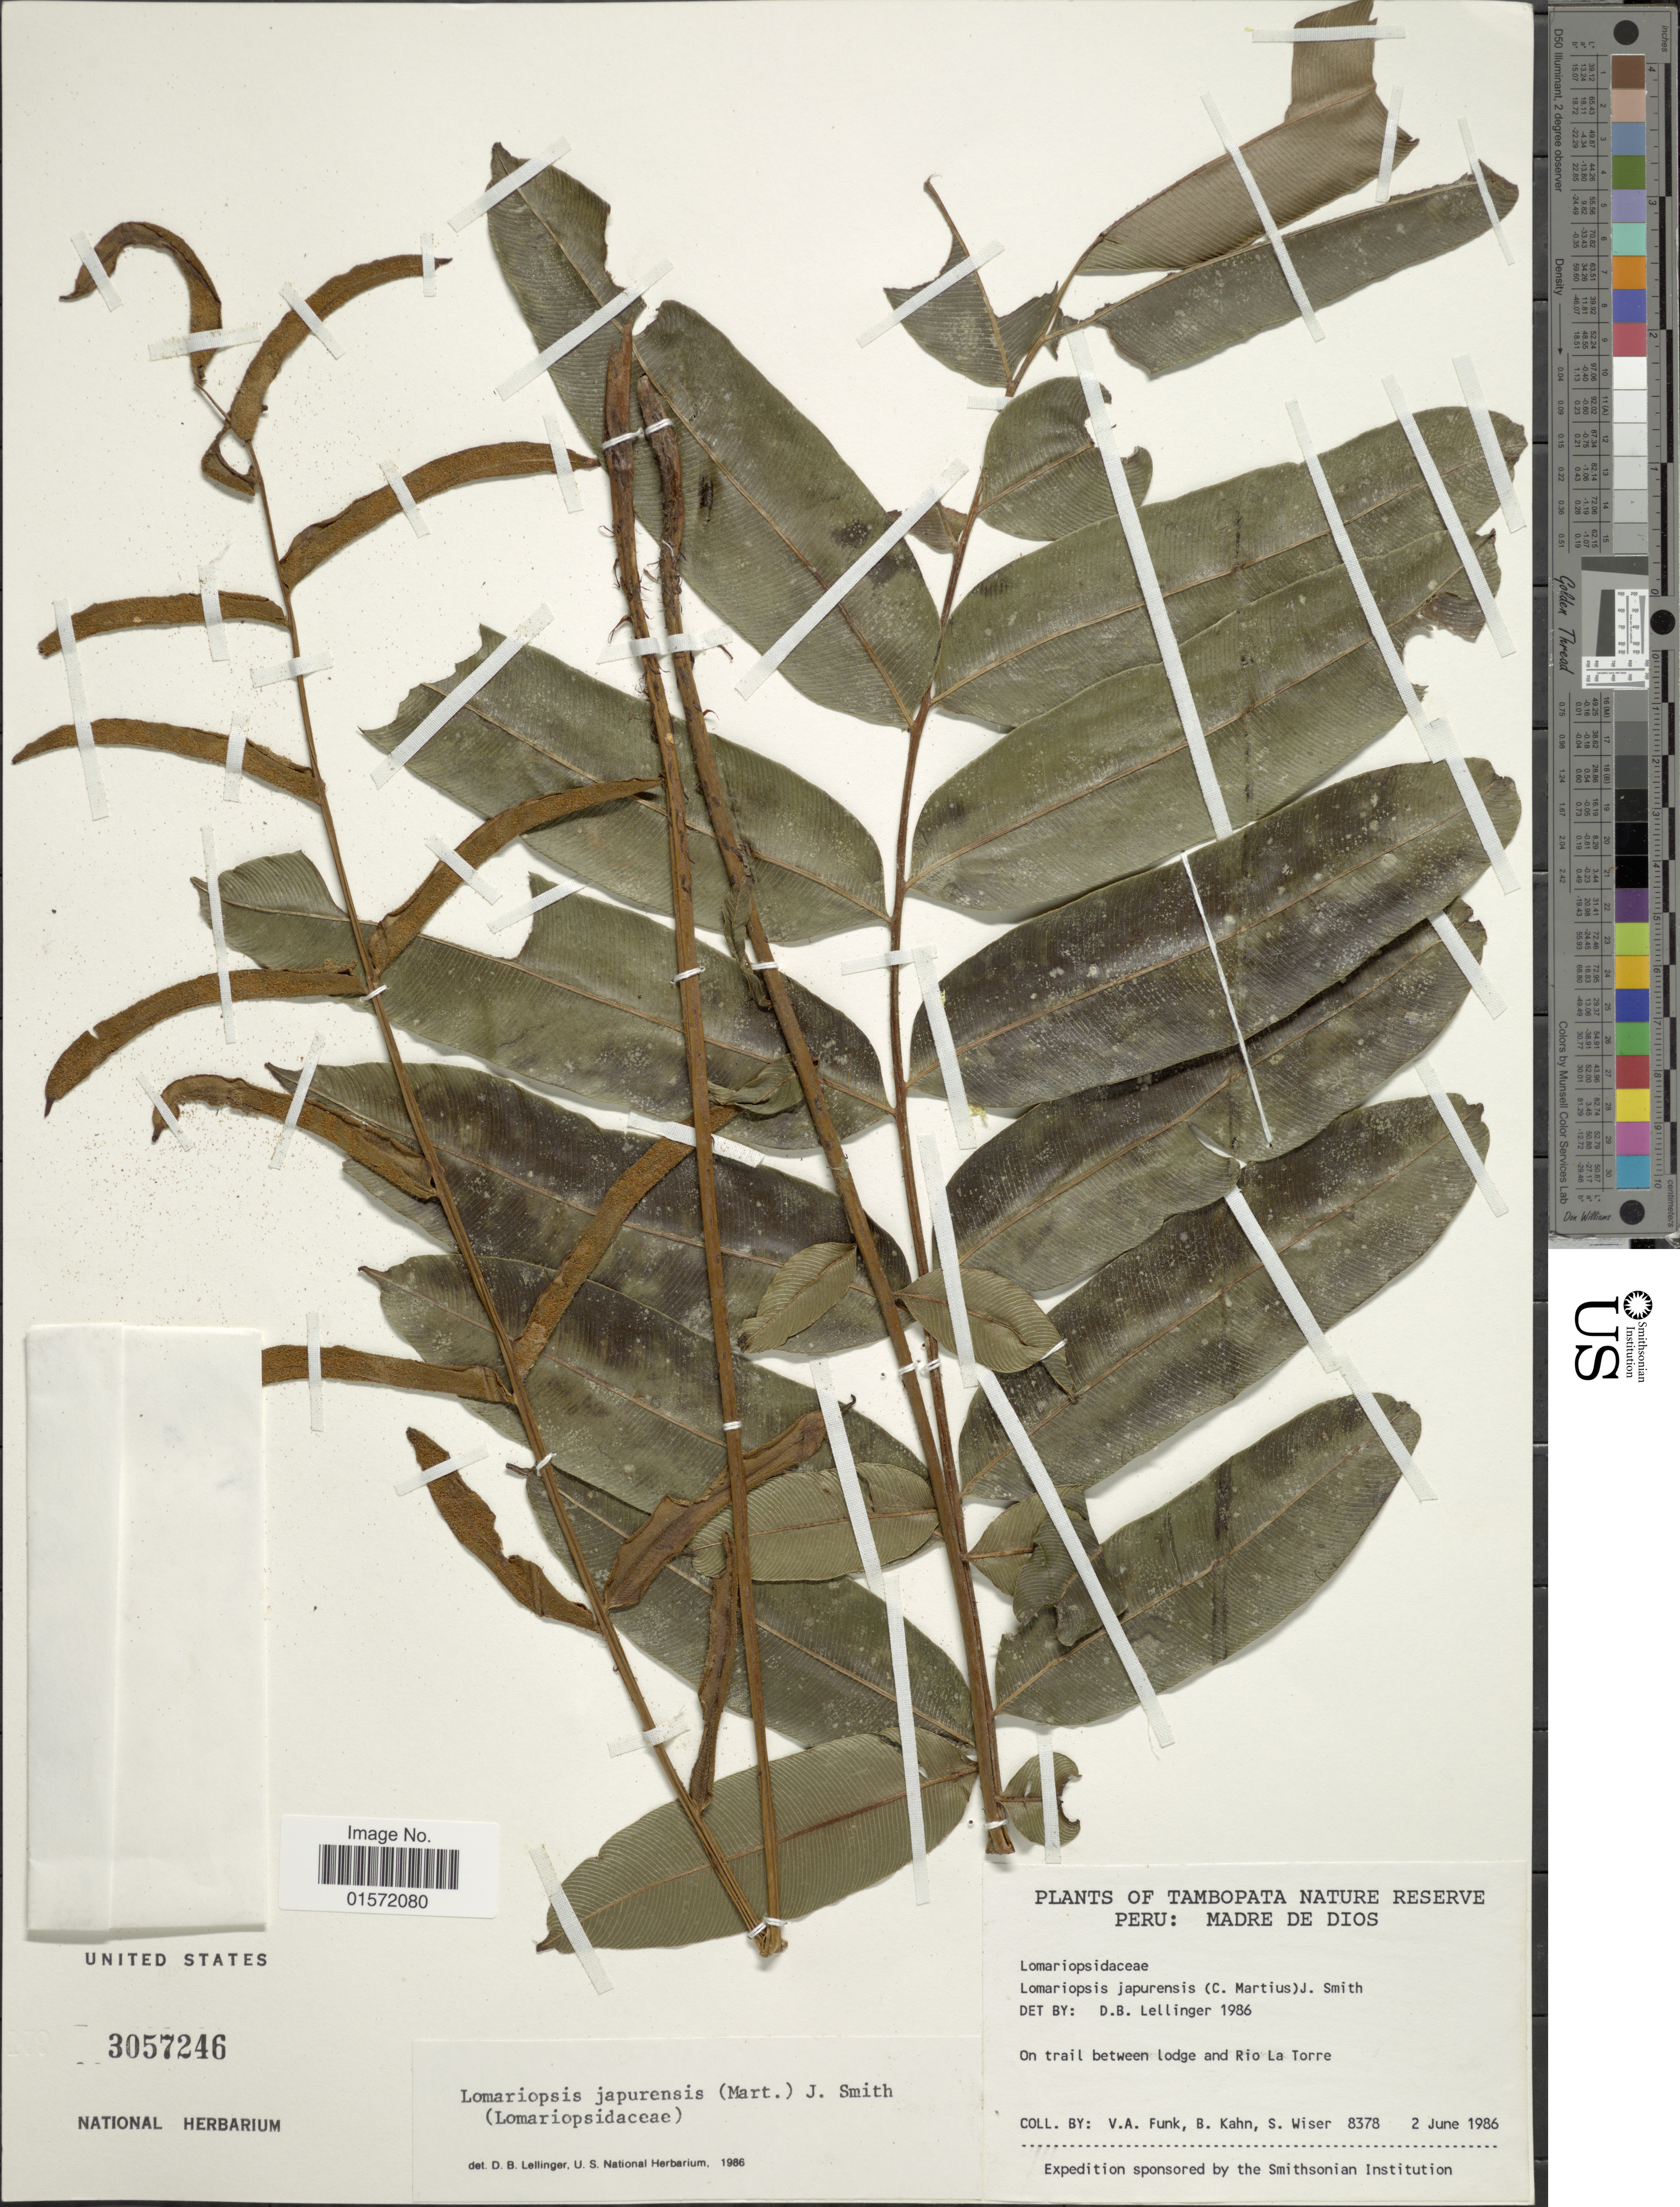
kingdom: Plantae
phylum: Tracheophyta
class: Polypodiopsida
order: Polypodiales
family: Lomariopsidaceae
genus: Lomariopsis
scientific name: Lomariopsis japurensis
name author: (Mart.) J. Sm.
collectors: V. Funk, B. Kahn & S. Wiser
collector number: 8378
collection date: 1986-06-02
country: Peru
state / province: Madre de Dios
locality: Tambopata Nature Reserve, on trail between lodge and Rio La Torre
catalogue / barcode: US 3057246